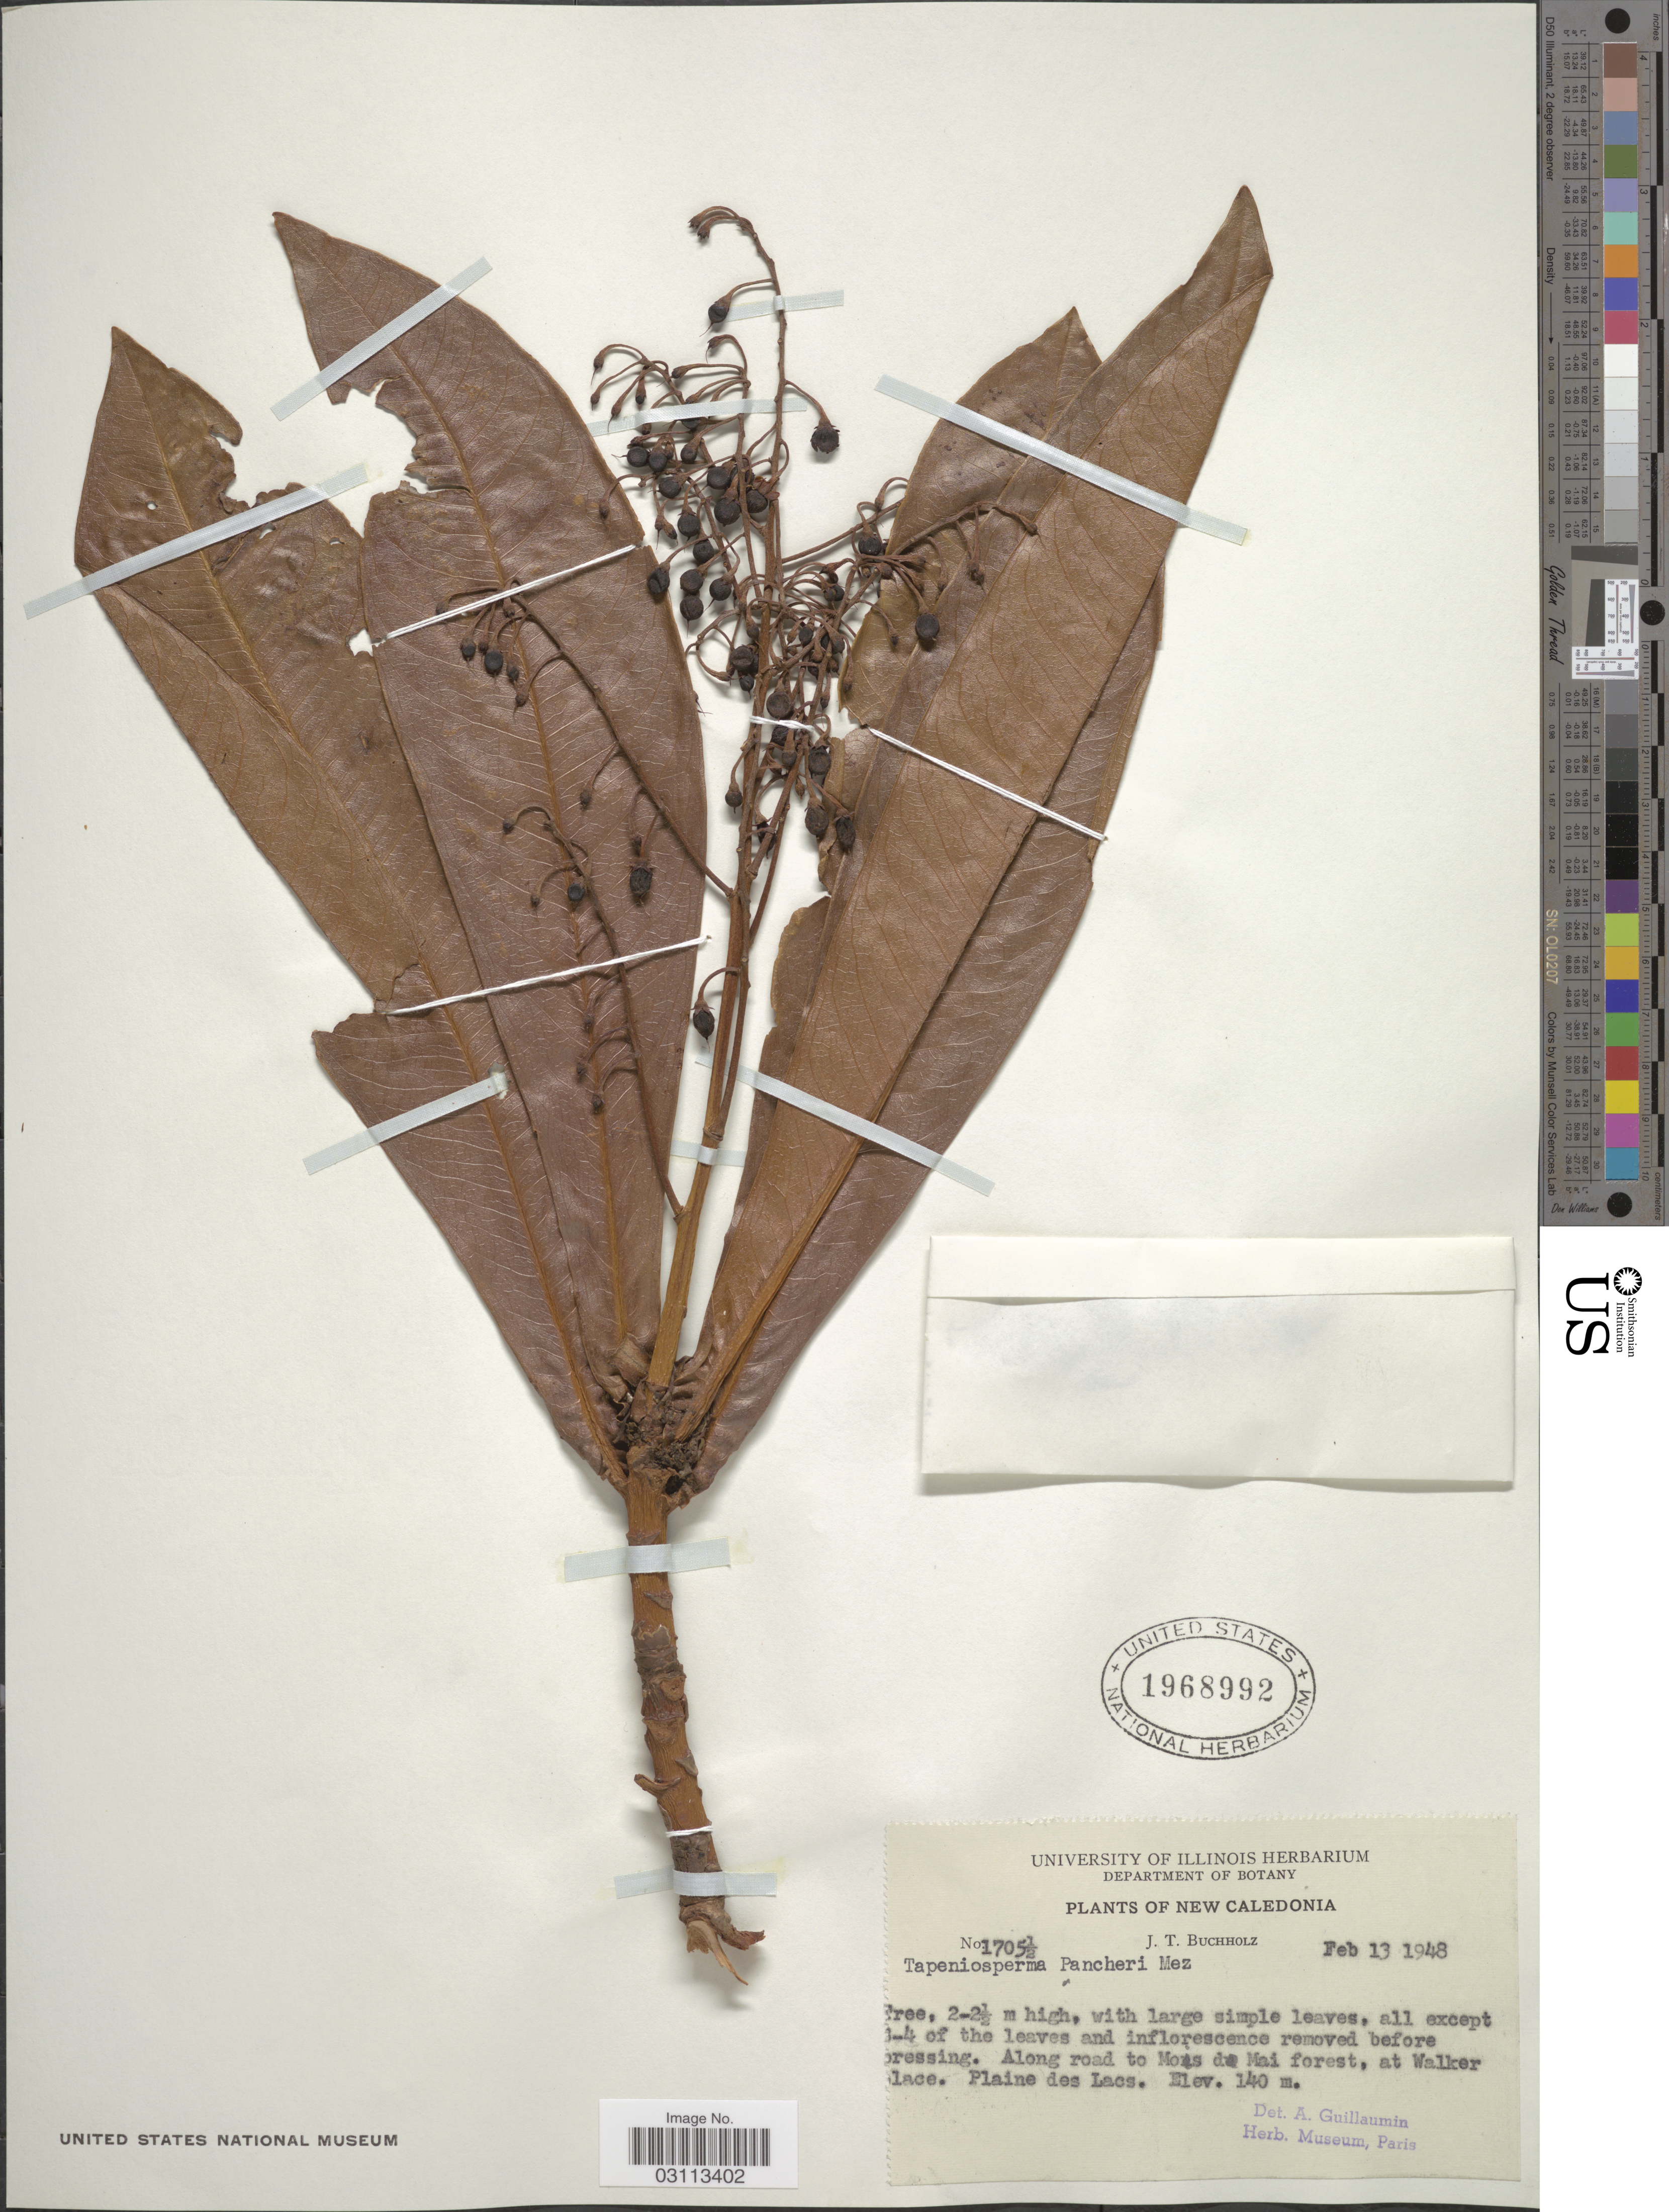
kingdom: Plantae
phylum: Tracheophyta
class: Magnoliopsida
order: Ericales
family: Primulaceae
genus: Tapeinosperma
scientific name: Tapeinosperma pancheri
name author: Mez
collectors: J. T. Buchholz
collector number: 1705½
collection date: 1948-02-13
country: New Caledonia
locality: Along road to Mois de Mai forest, at Walker Place. Plaine des Lacs.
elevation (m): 140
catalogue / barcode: US 1968992